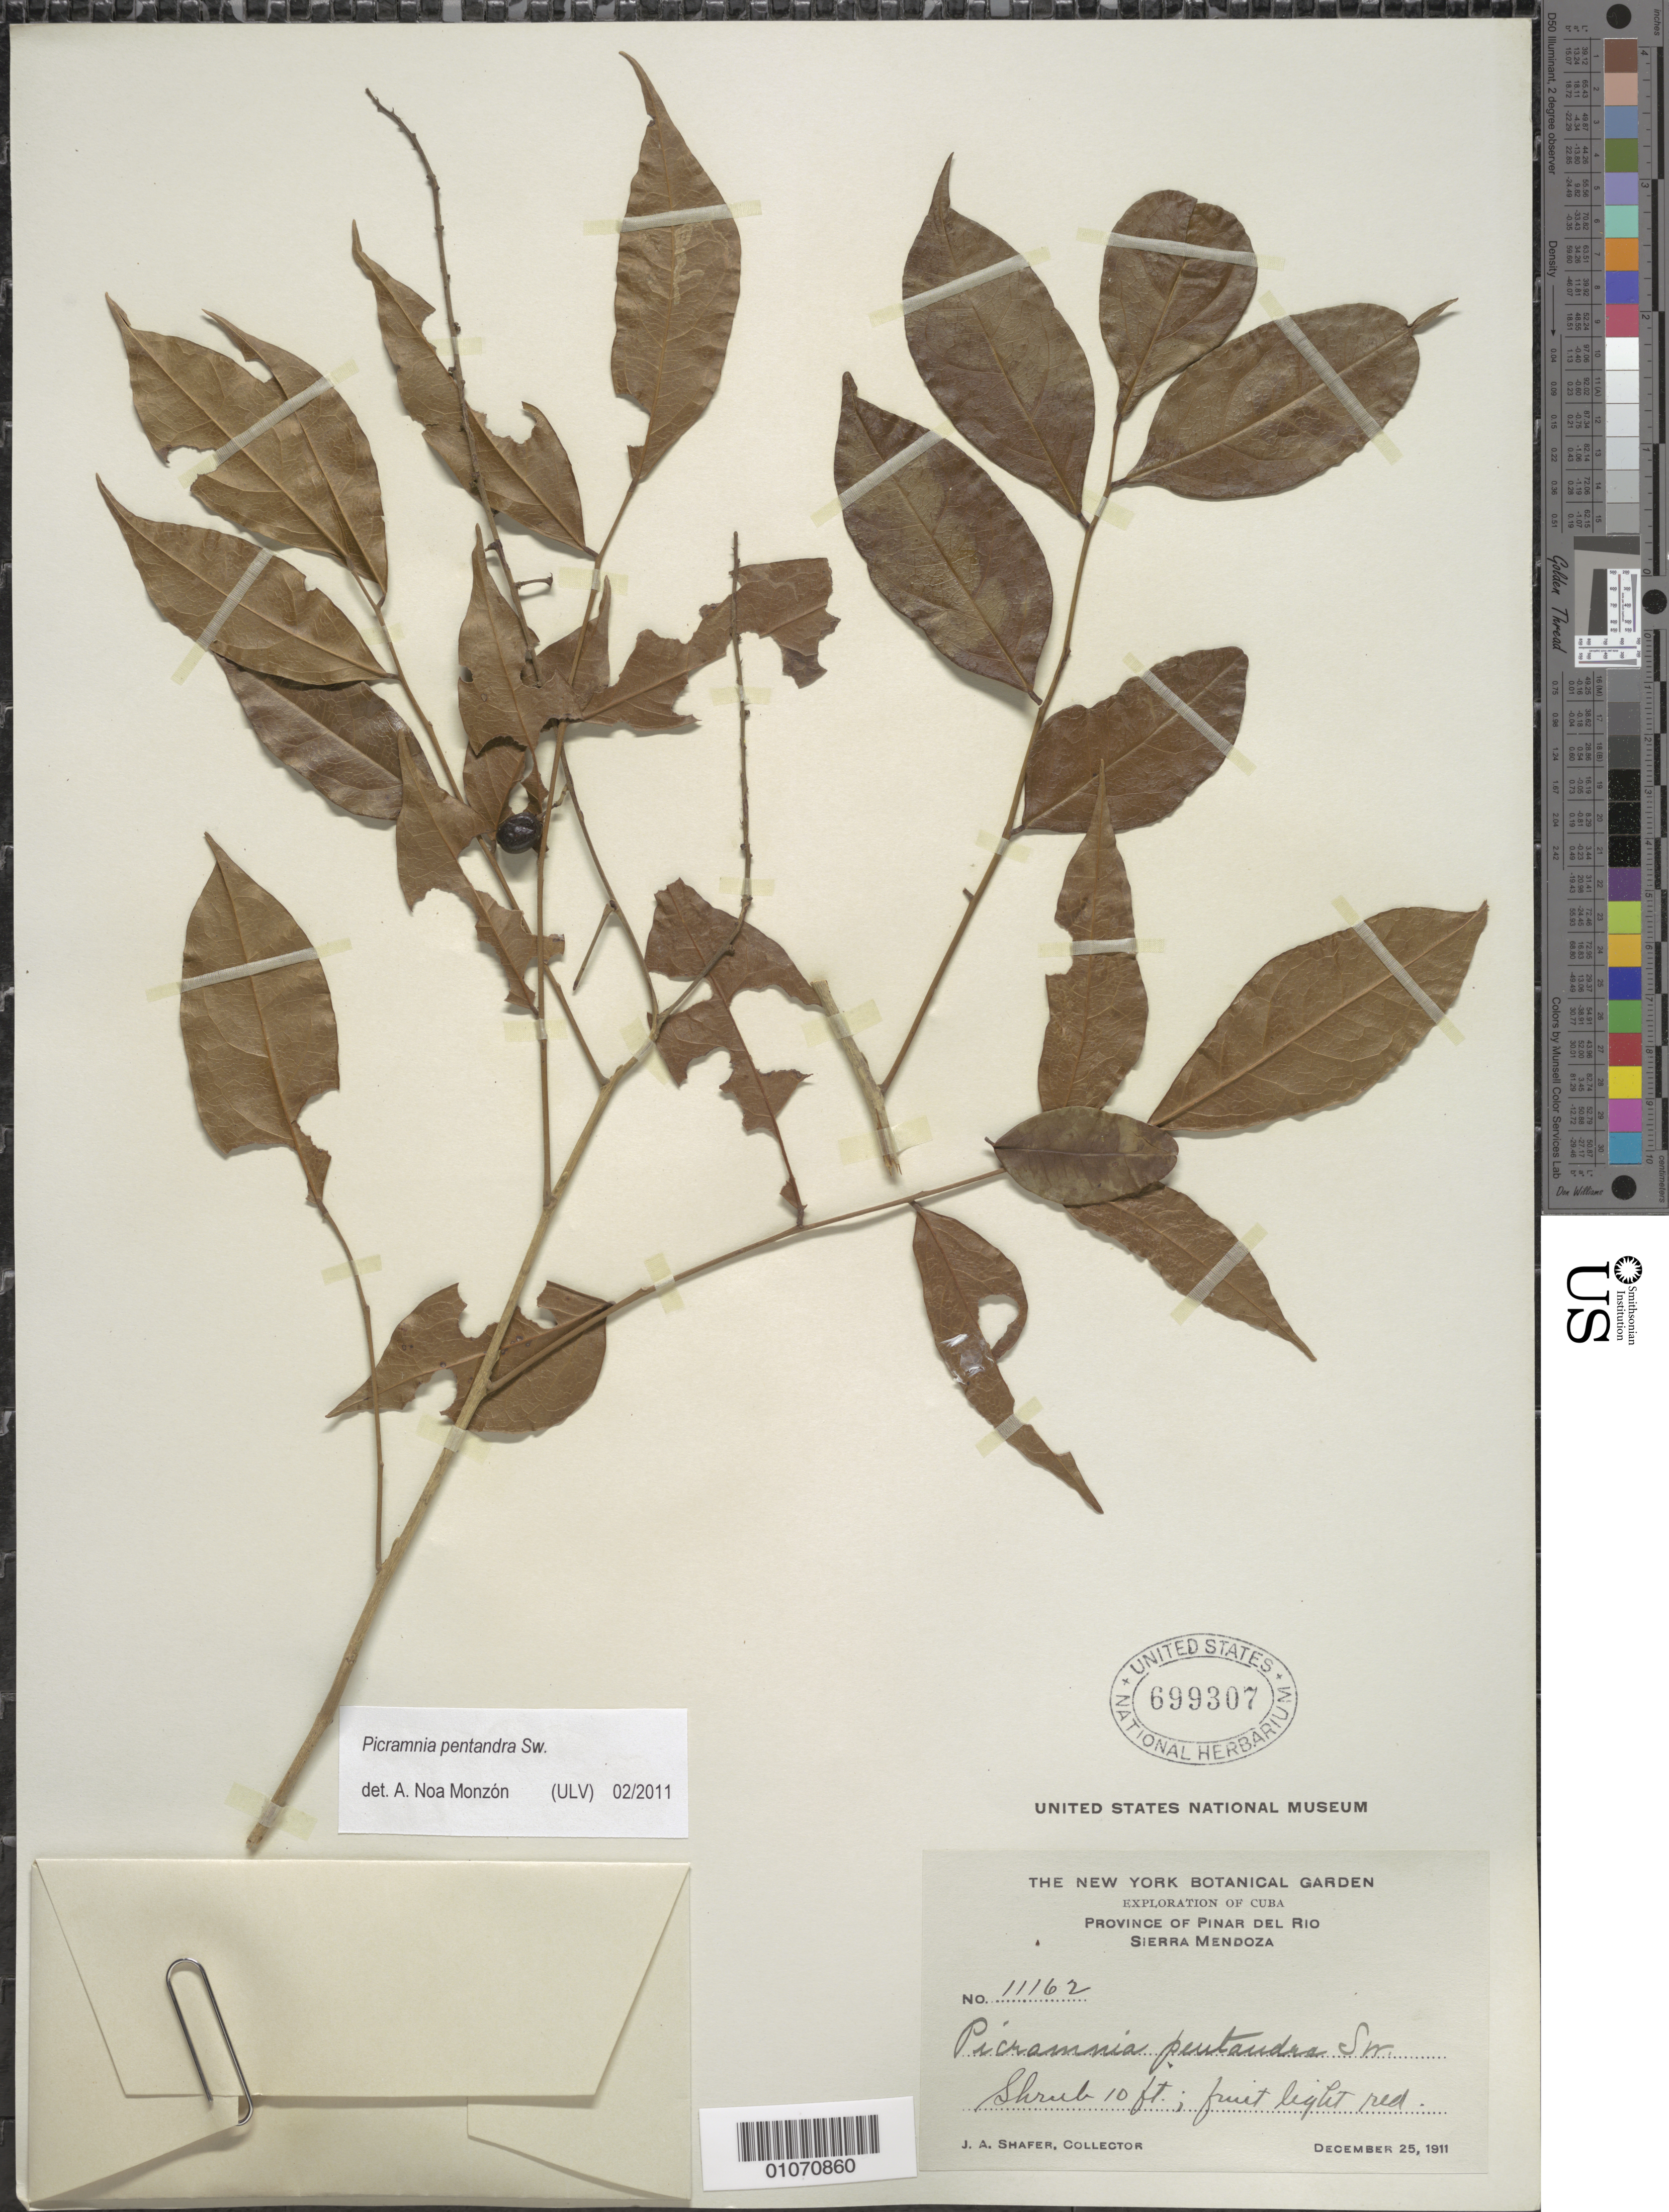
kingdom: Plantae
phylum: Tracheophyta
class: Magnoliopsida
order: Picramniales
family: Picramniaceae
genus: Picramnia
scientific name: Picramnia pentandra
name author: Sw.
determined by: Noa Monzón, A.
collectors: J. A. Shafer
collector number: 11162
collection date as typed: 25 Dec 1911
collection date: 1911-12-25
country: Cuba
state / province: Pinar del Río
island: Cuba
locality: Sierra Mendoza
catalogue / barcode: US 699307